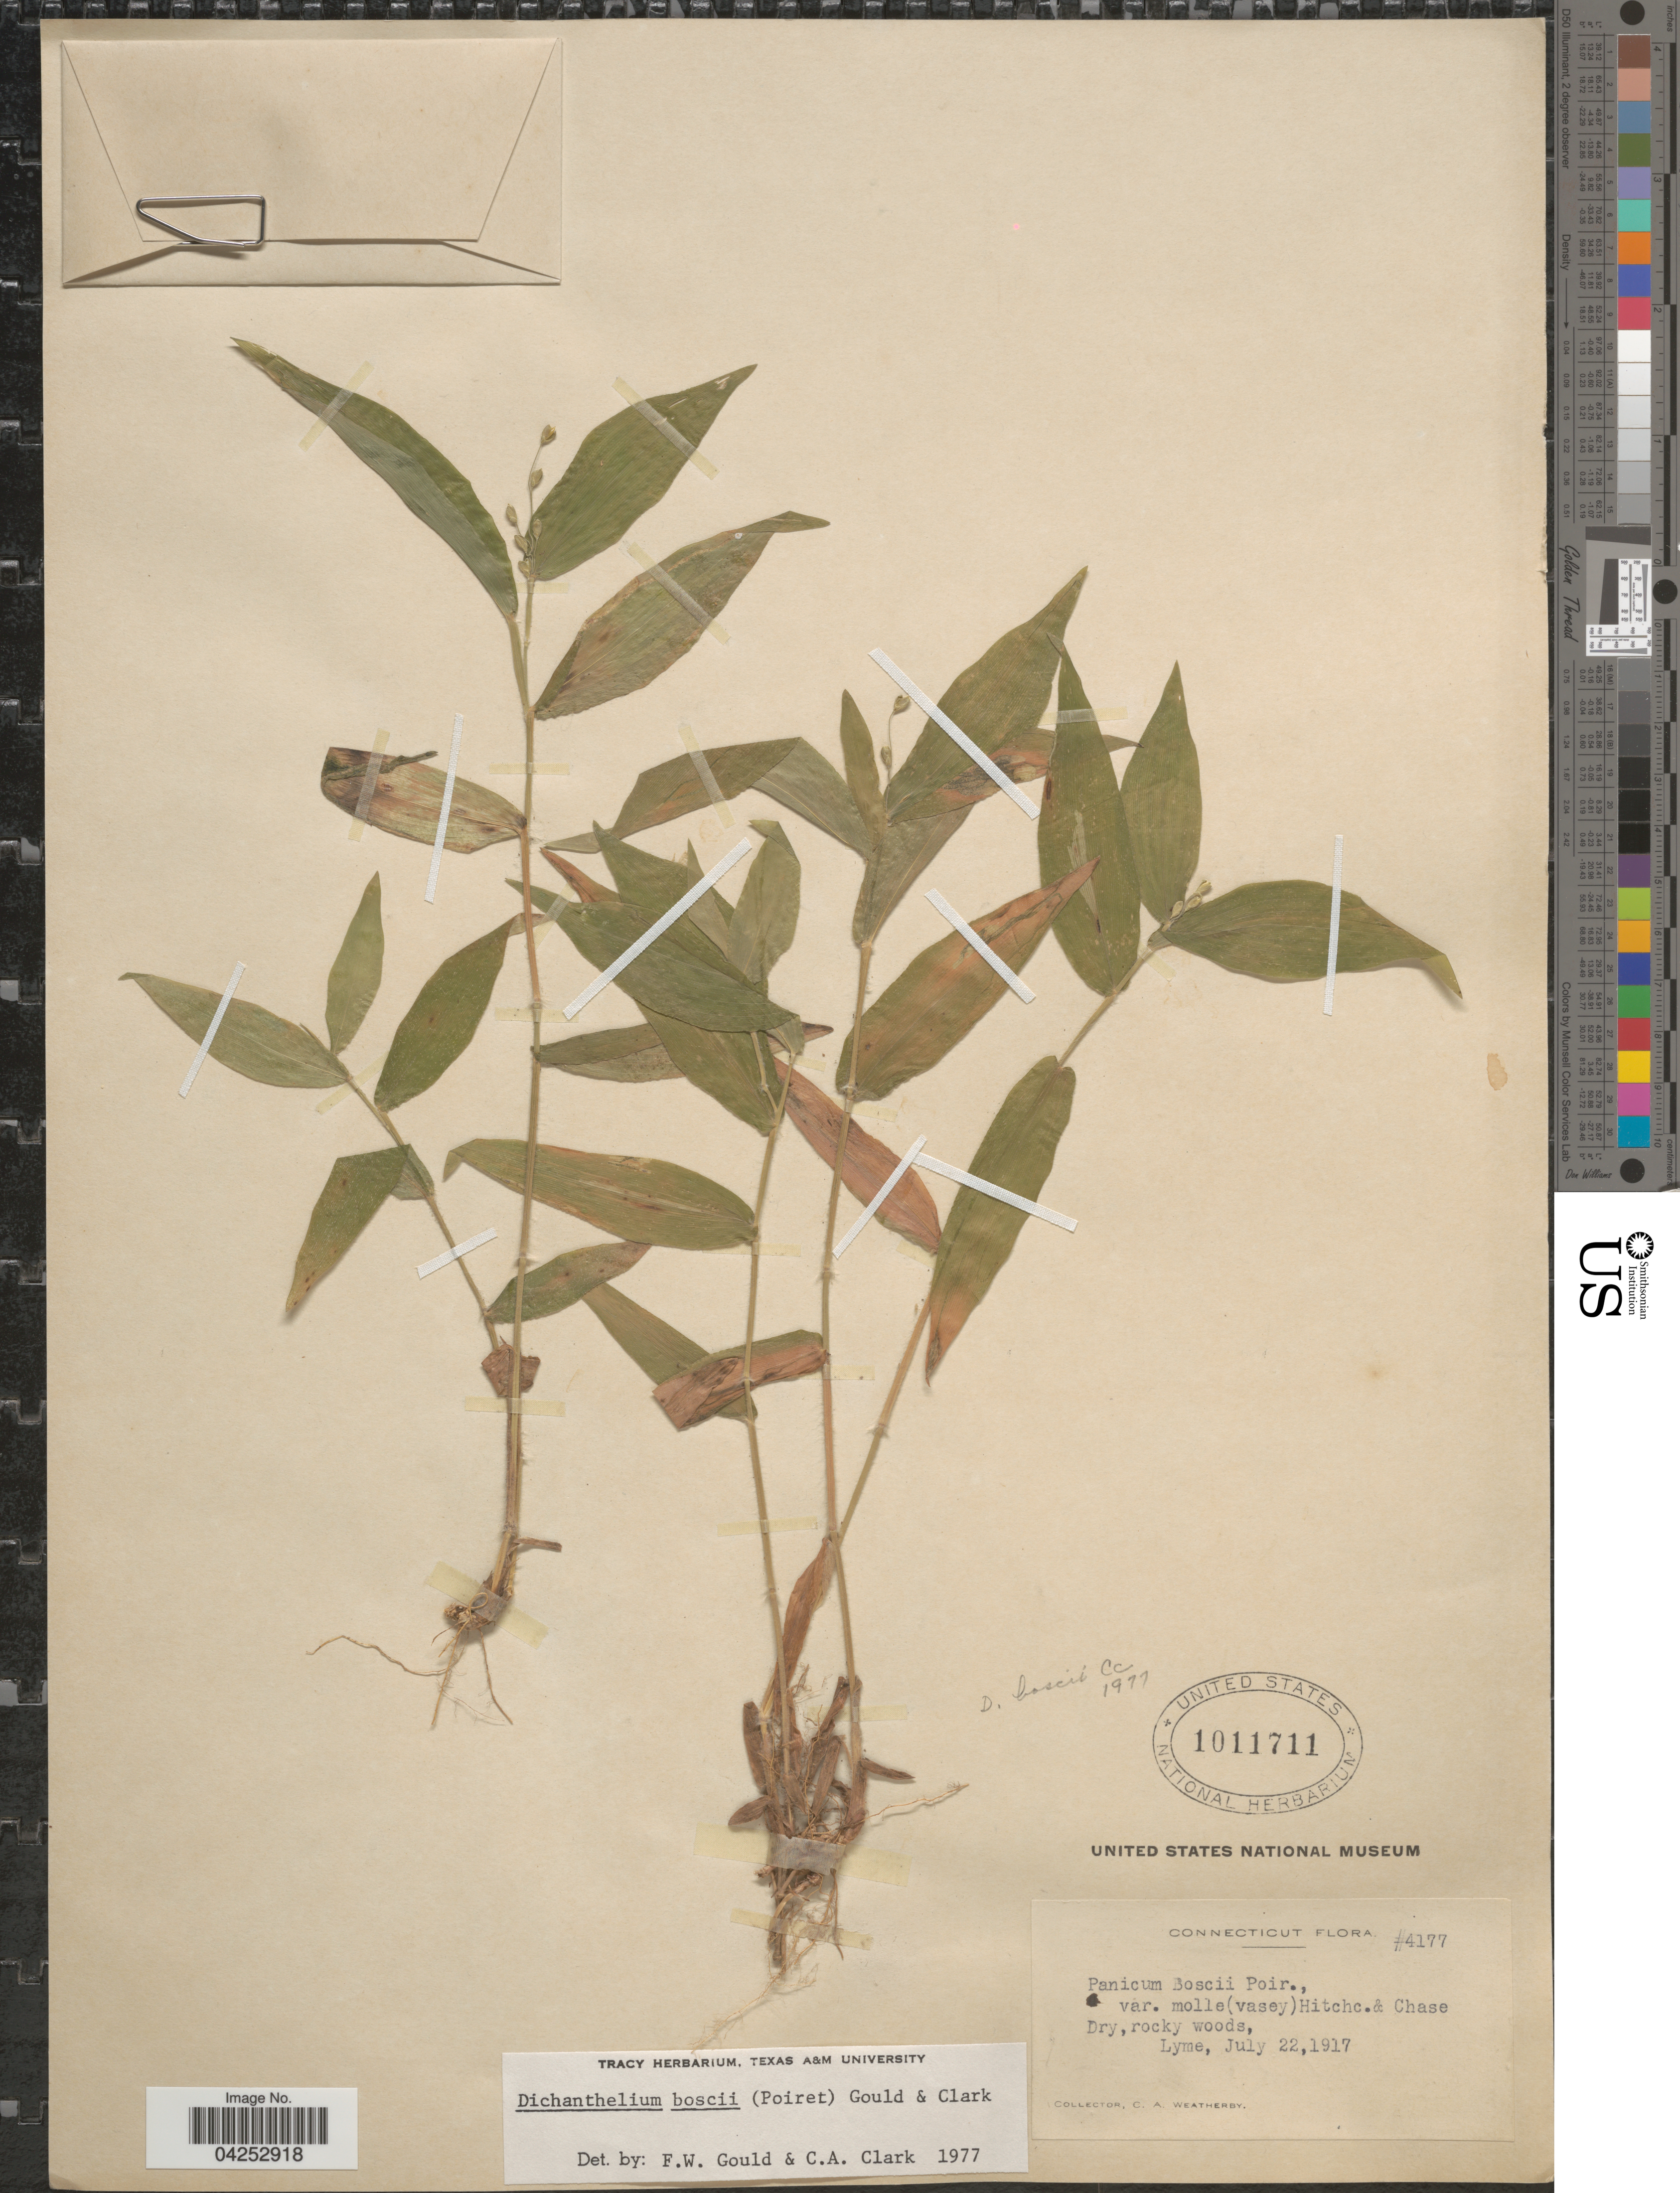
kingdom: Plantae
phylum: Tracheophyta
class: Liliopsida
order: Poales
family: Poaceae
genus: Dichanthelium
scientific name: Dichanthelium boscii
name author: (Poir.) Gould & C.A. Clark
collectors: C. A. Weatherby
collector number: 4177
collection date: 1917-07-22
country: United States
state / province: Connecticut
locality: Dry,rocky woods, Lyme.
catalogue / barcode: US 1011711